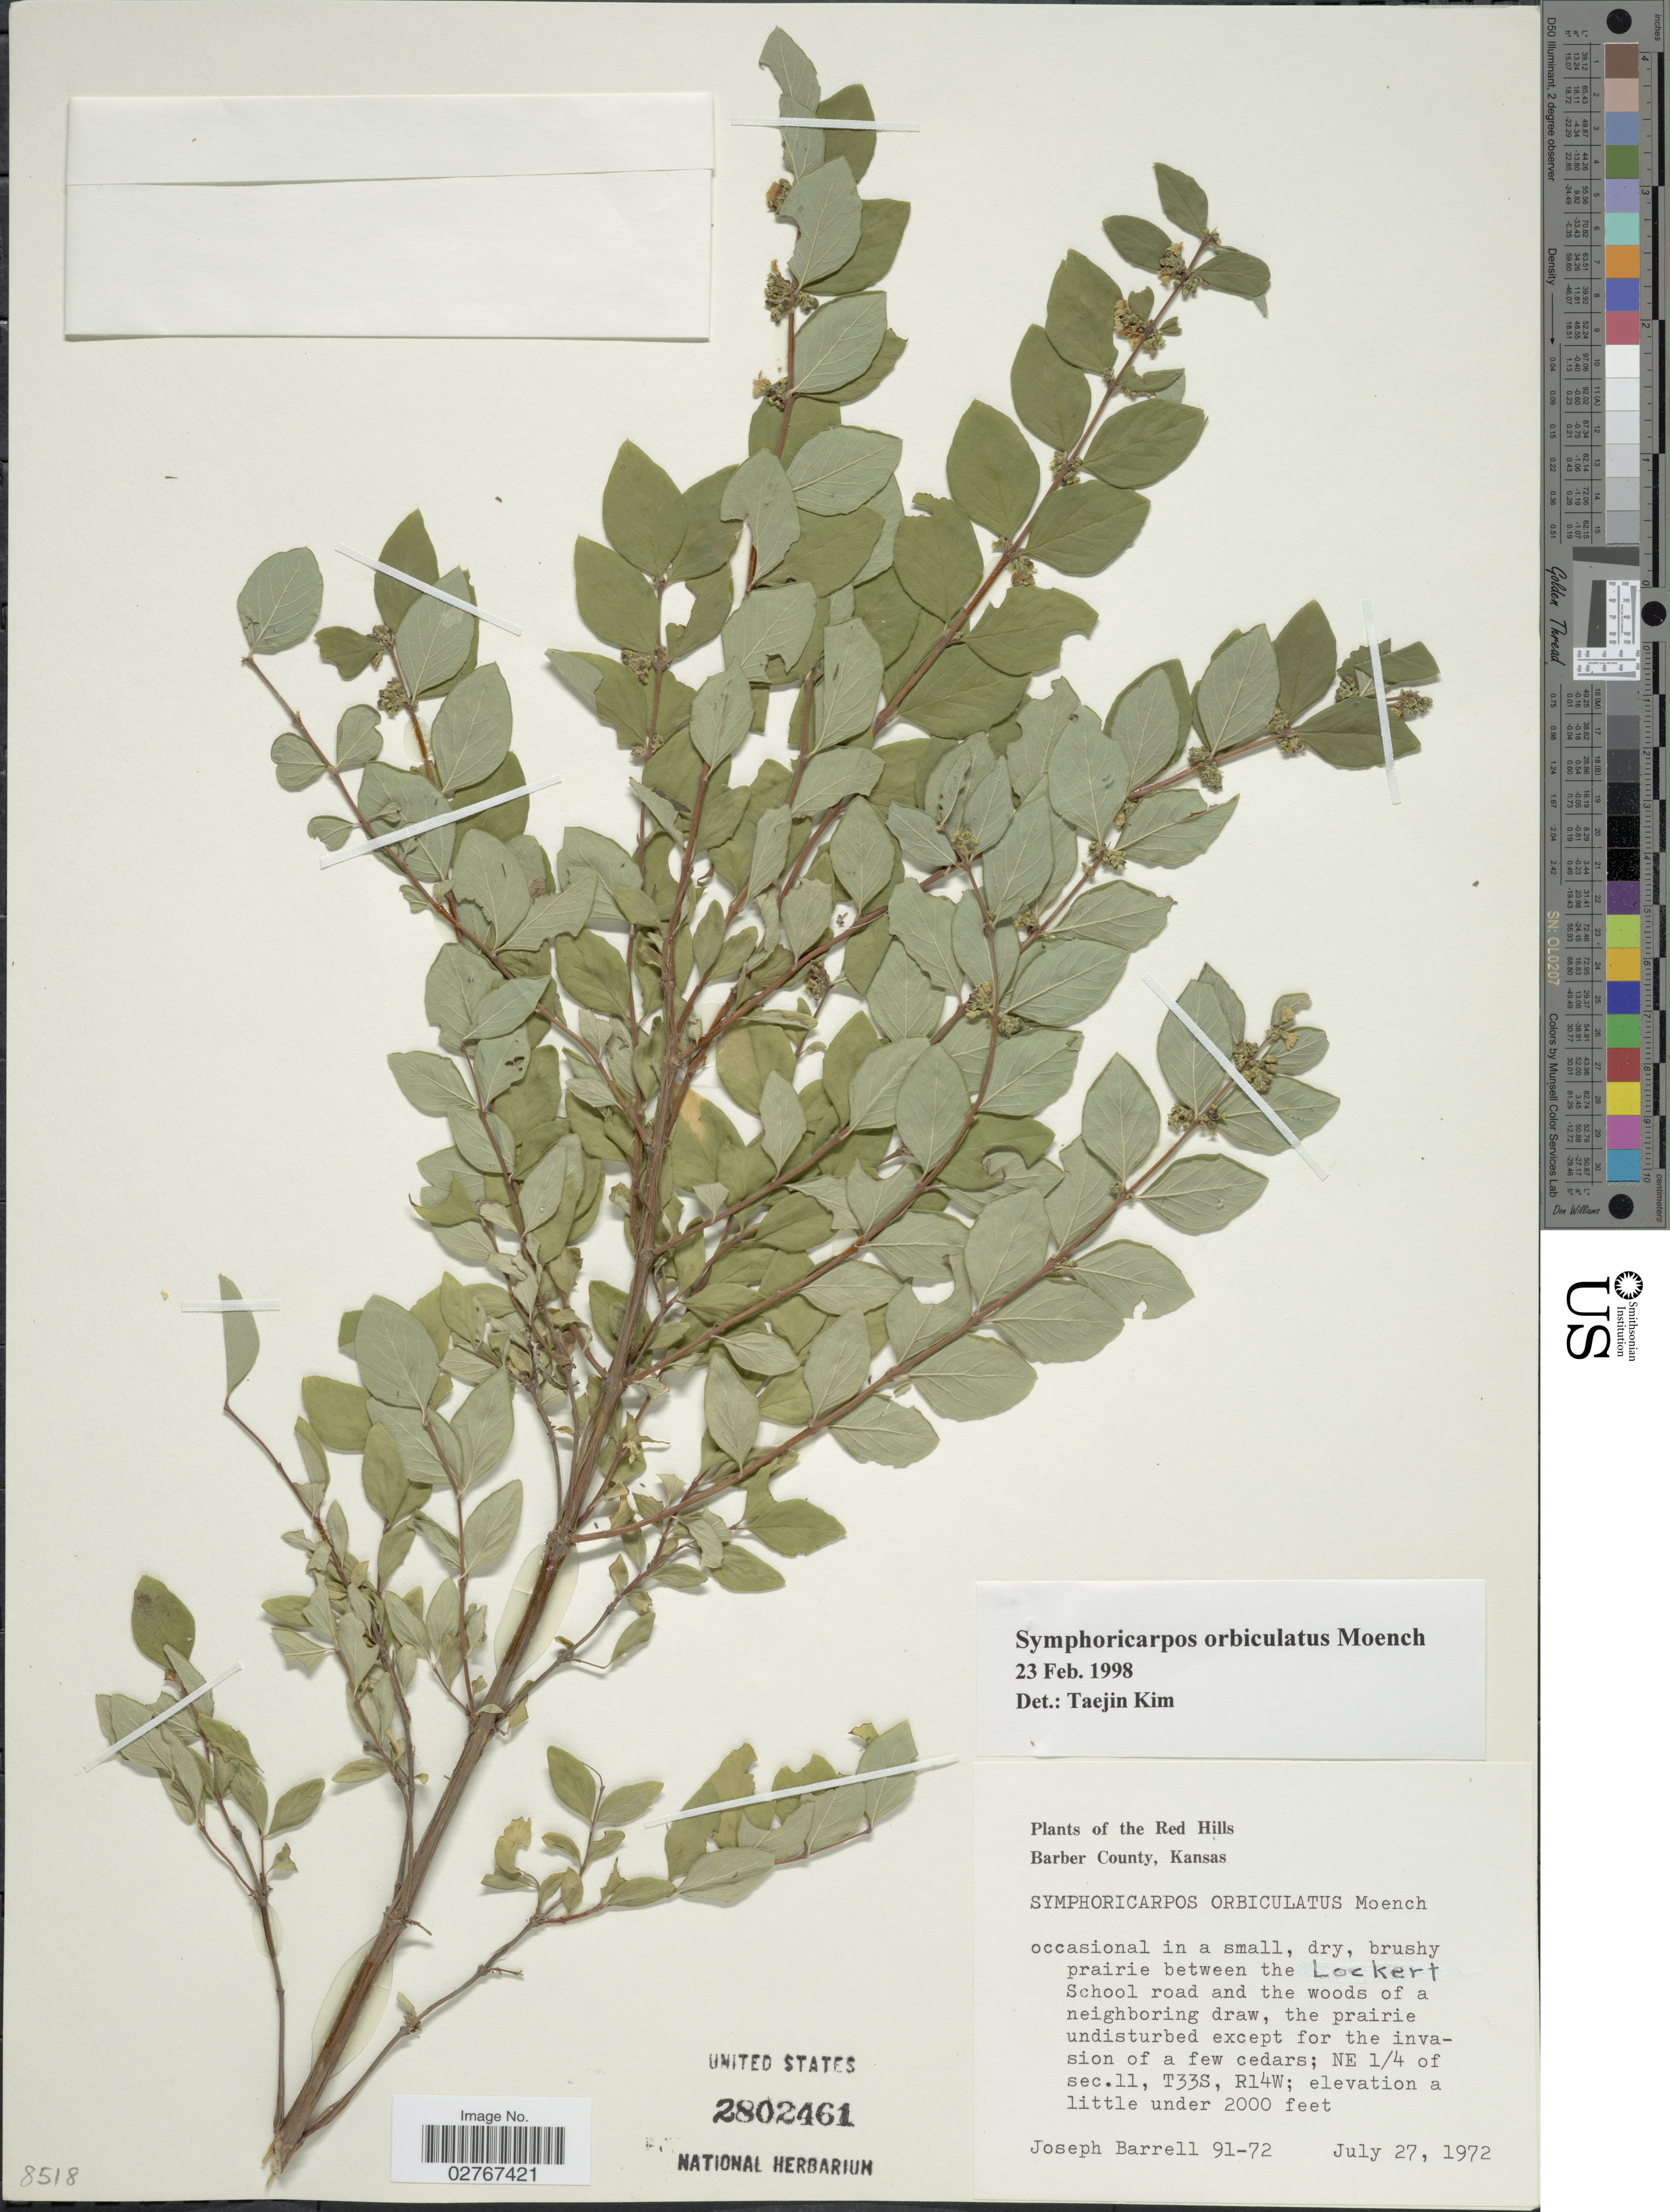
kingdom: Plantae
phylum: Tracheophyta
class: Magnoliopsida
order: Dipsacales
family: Caprifoliaceae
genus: Symphoricarpos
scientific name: Symphoricarpos orbiculatus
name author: Moench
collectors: J. Barrell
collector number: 91-72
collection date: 1972-07-27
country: United States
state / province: Kansas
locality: Red Hills, Barber County, occasional in a small, dry , bushy prairie between the Lockert School road and the woods of a neighboring draw, NE 1/4 of sec. 11, T33S, R14W.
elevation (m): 610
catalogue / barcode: US 2802461